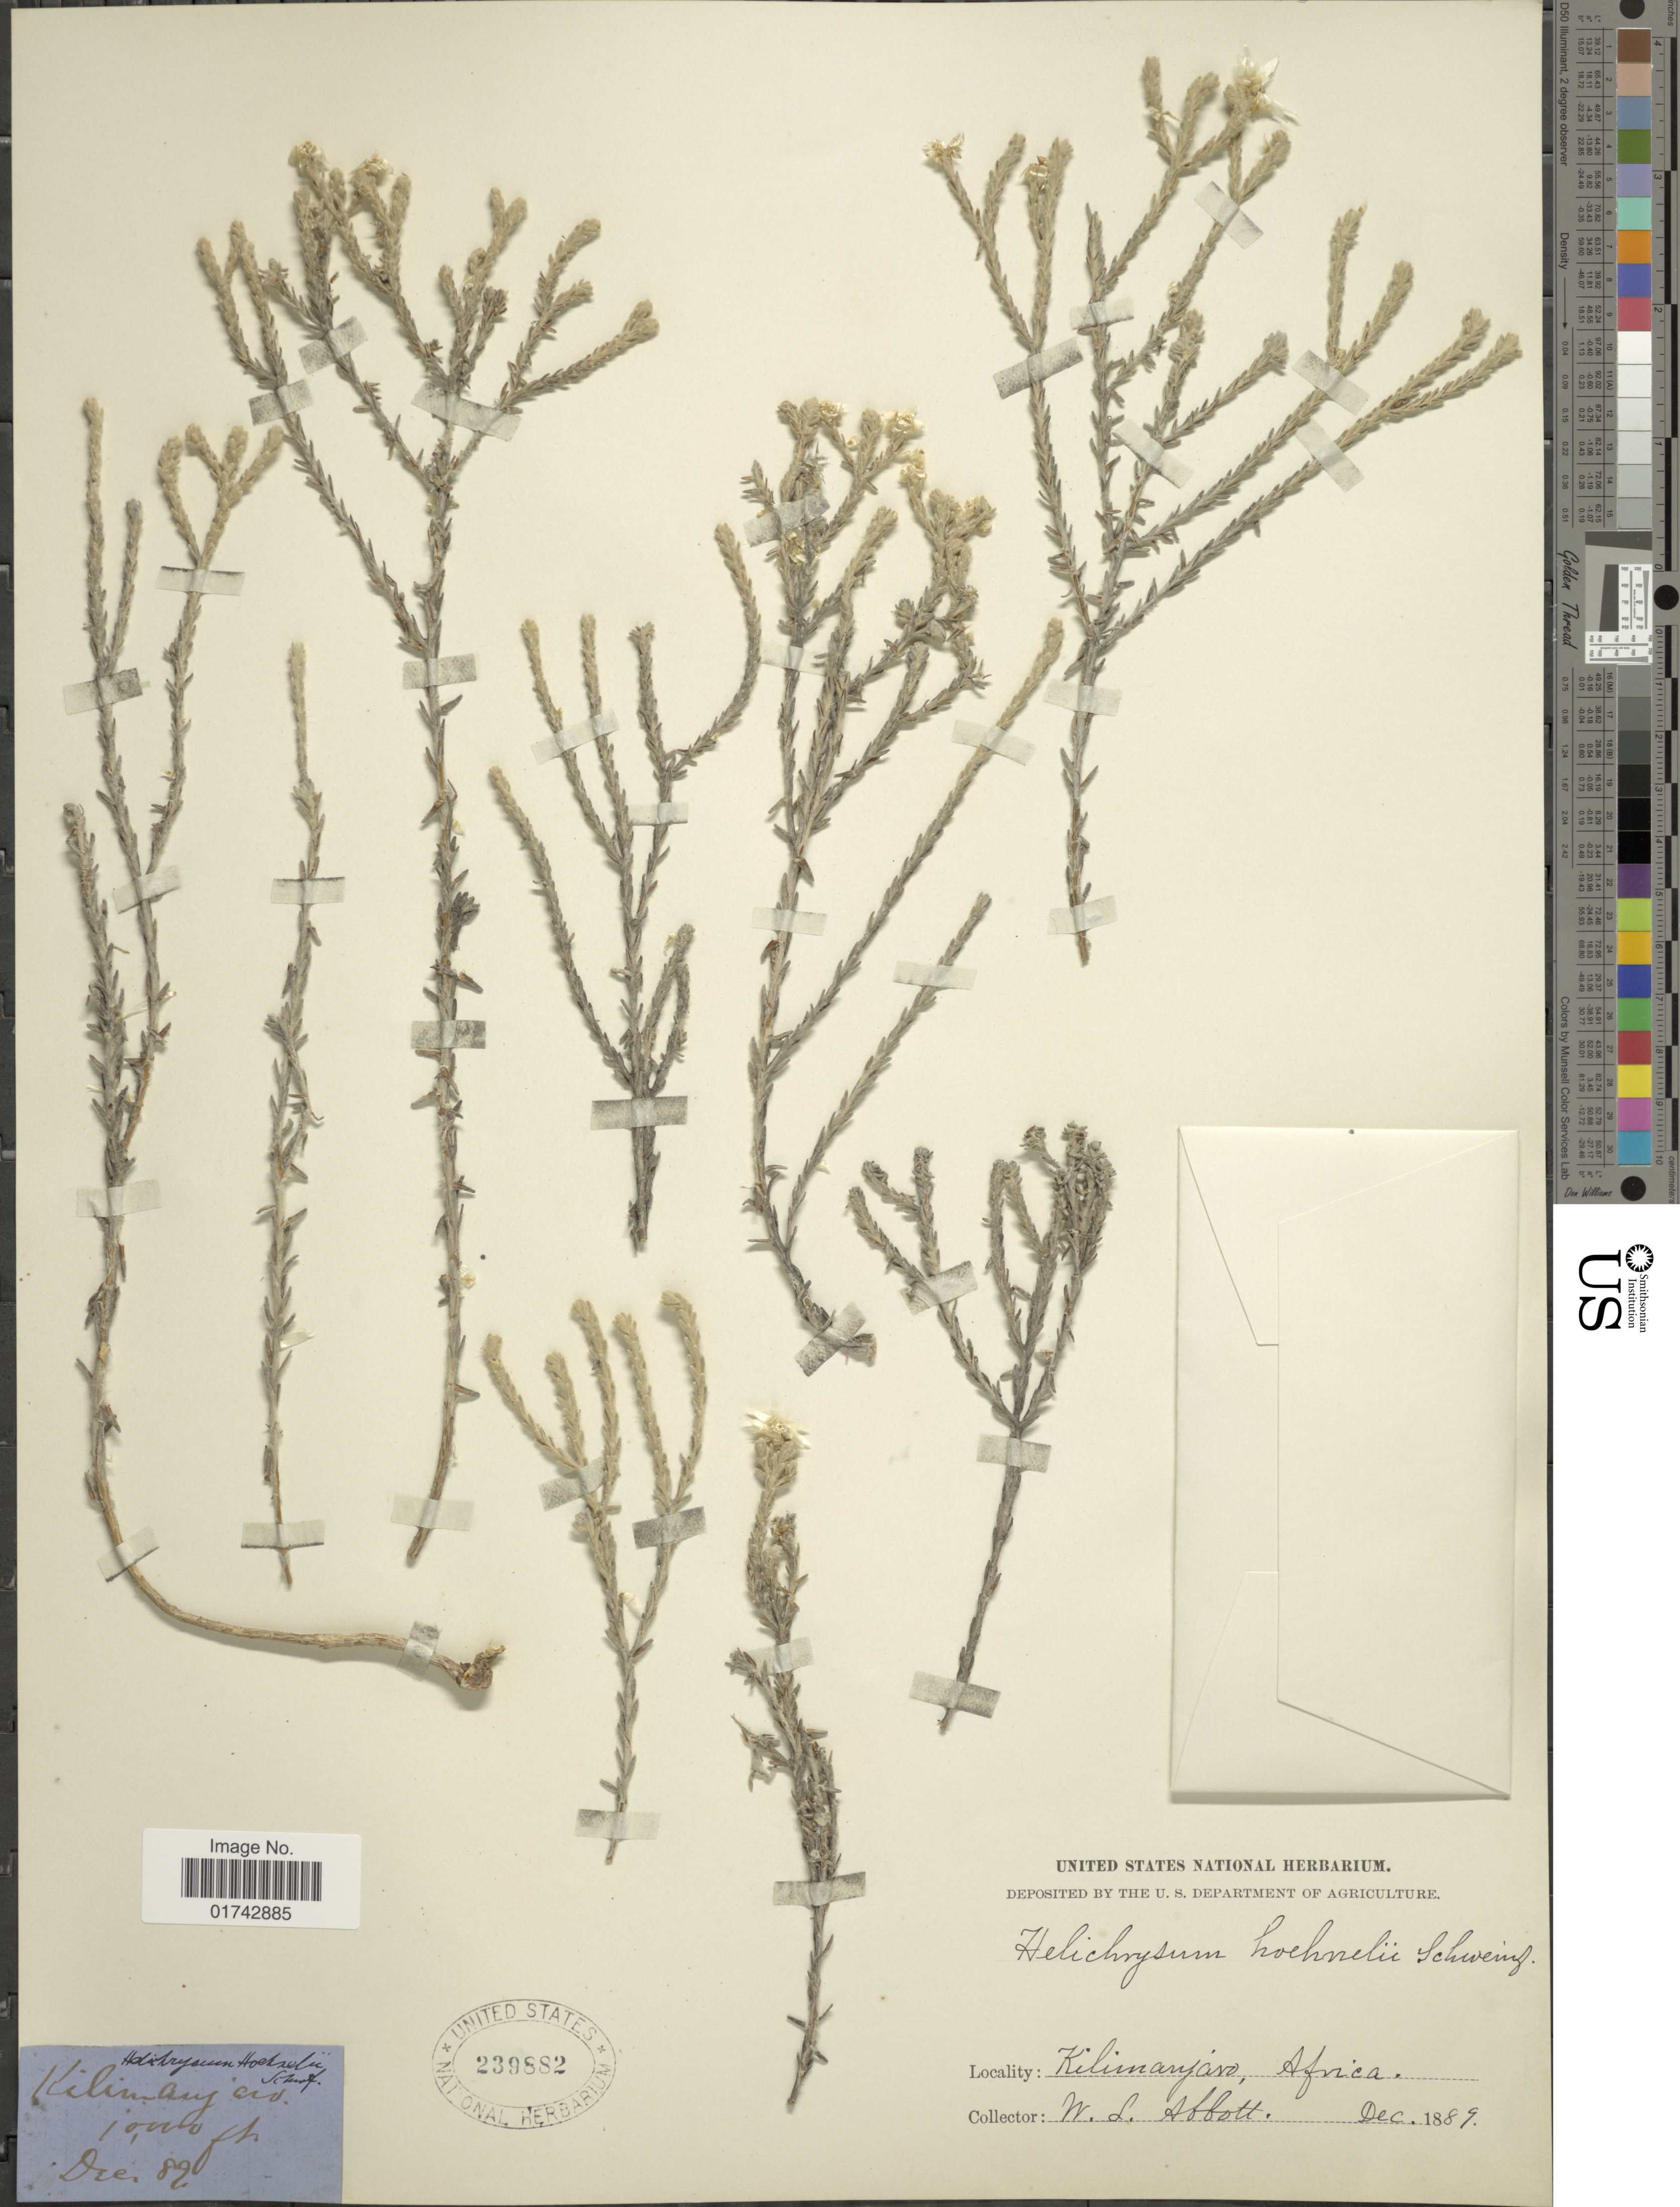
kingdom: Plantae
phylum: Tracheophyta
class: Magnoliopsida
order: Asterales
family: Asteraceae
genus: Helichrysum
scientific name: Helichrysum citrispinum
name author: Delile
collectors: W. L. Abbott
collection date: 1889-12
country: Tanzania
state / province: Kilimanjaro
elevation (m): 305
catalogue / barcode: US 239882